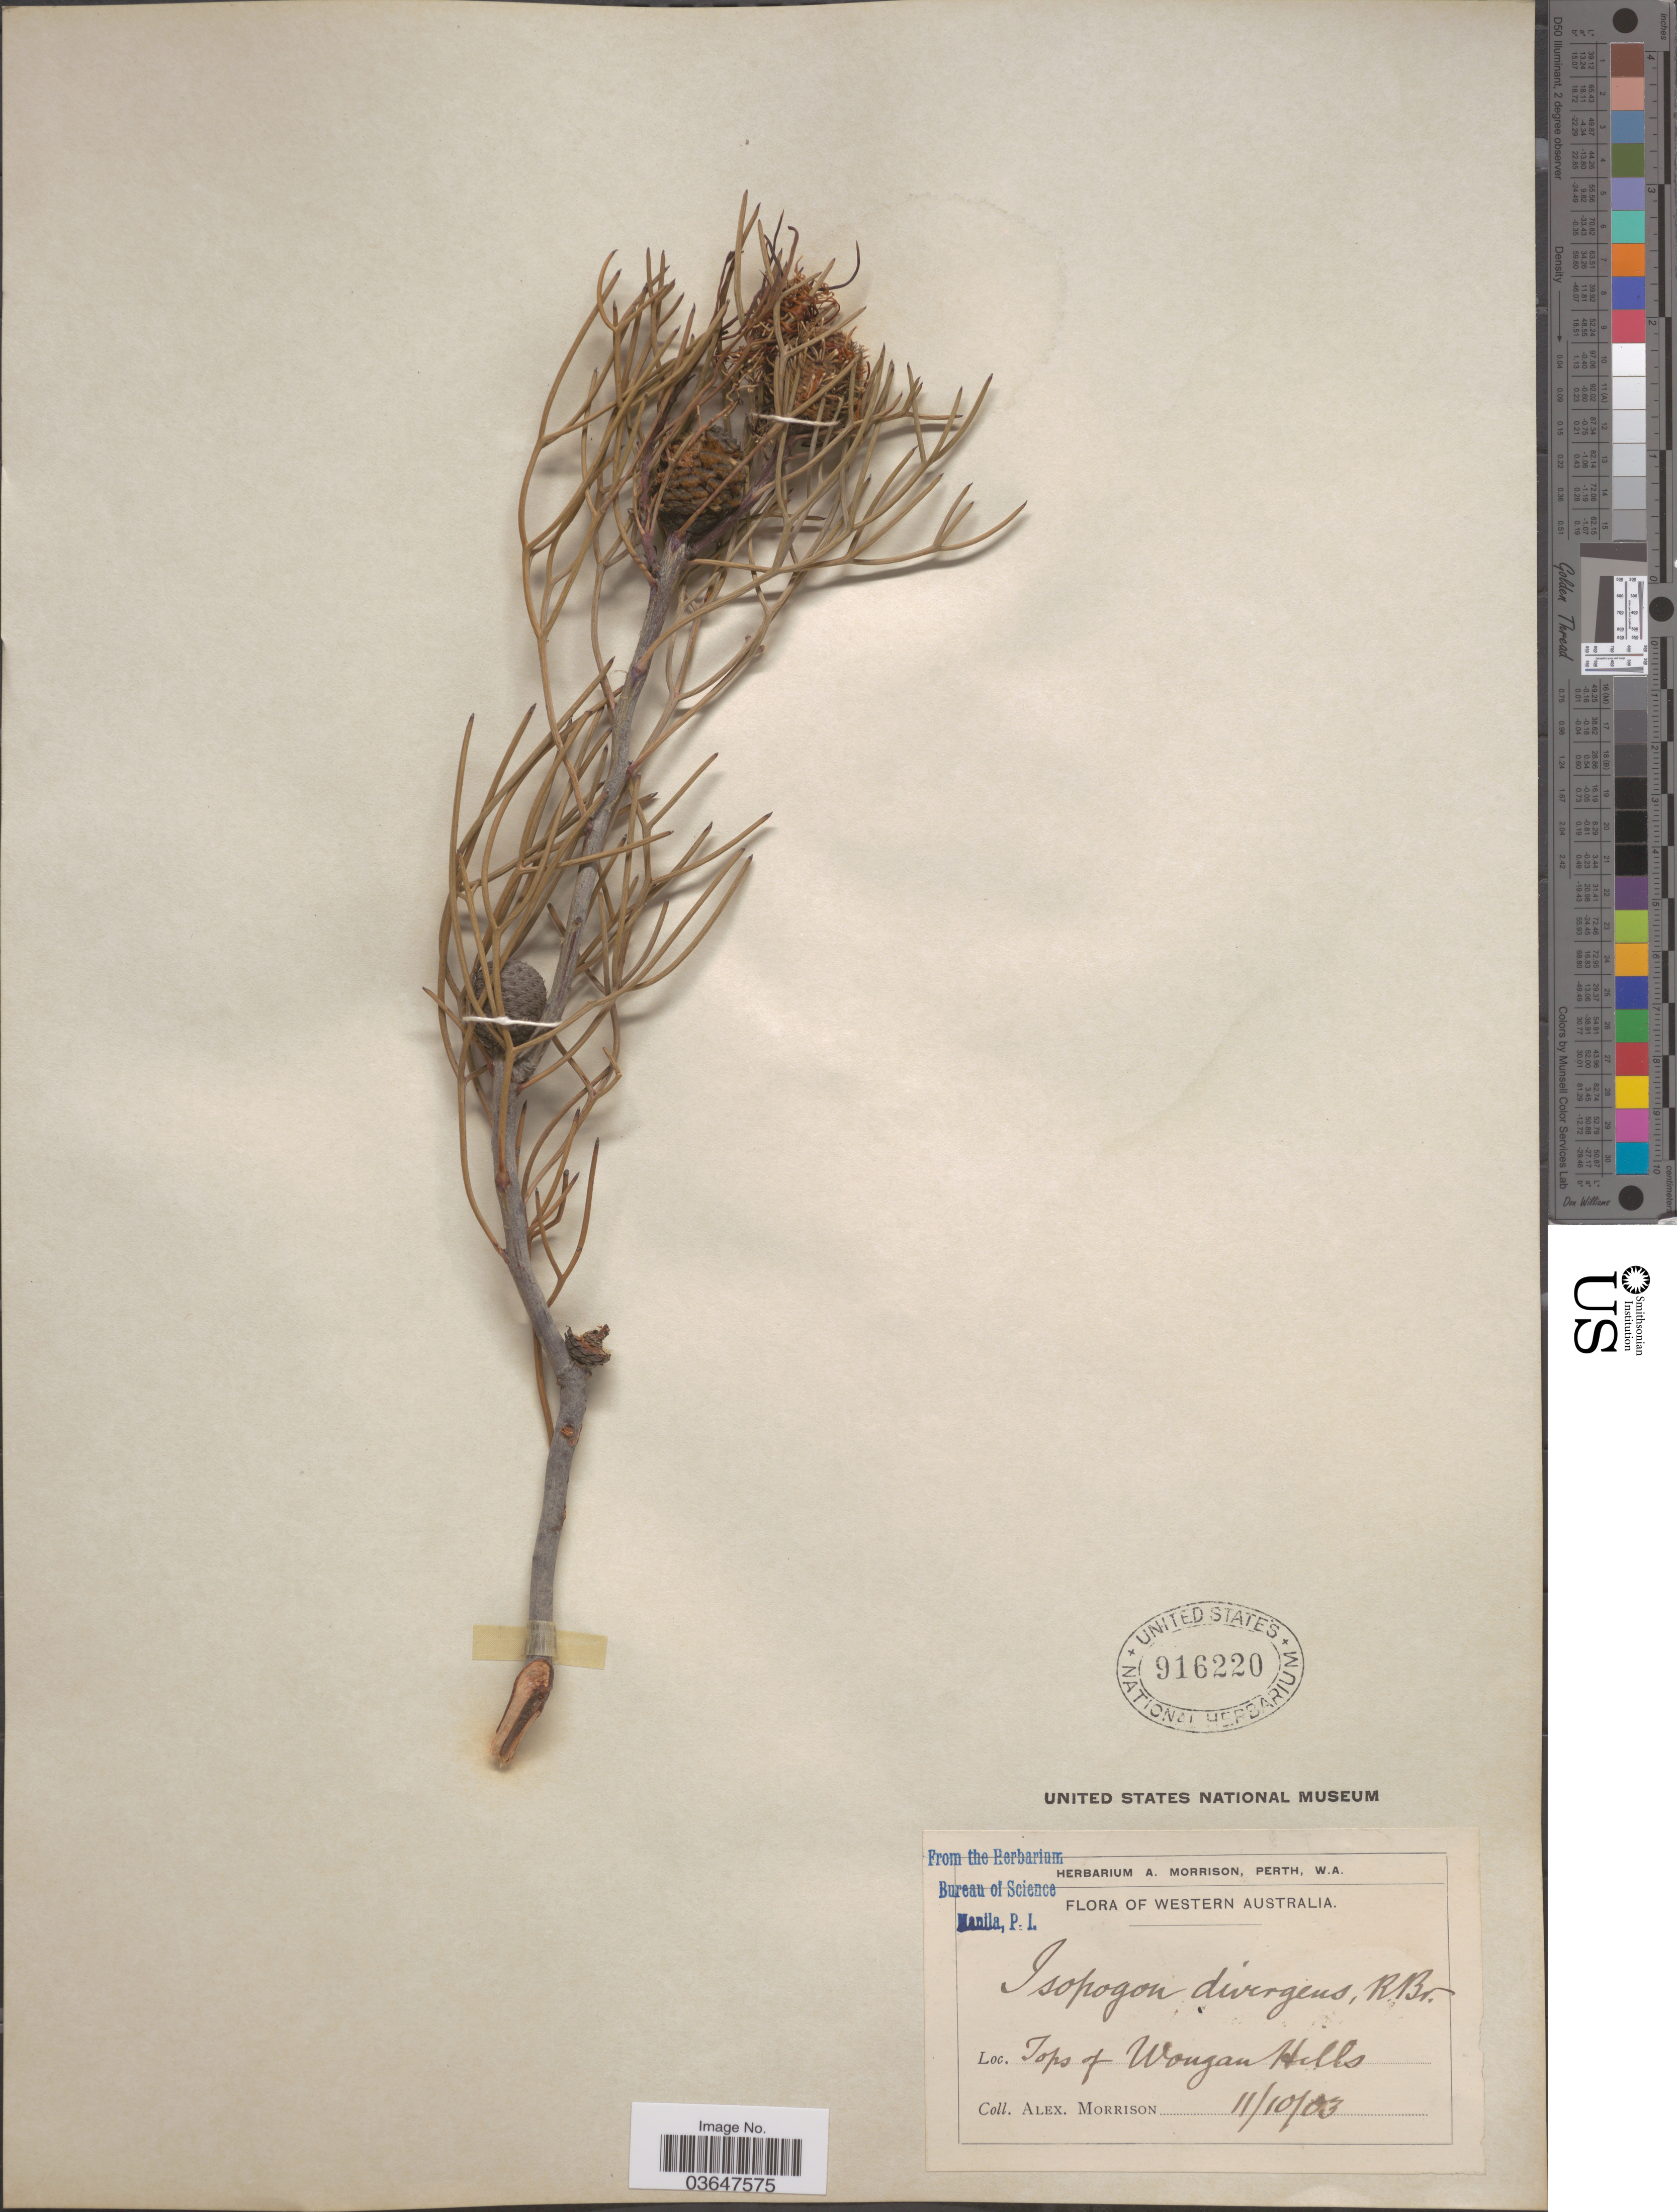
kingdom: Plantae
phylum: Tracheophyta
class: Magnoliopsida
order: Proteales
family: Proteaceae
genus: Isopogon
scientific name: Isopogon divergens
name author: R. Br.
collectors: A. Morrison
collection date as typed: Transcribed d/m/y: 11/10/3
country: Australia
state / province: Western Australia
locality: Tops of Wongan Hills.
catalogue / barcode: US 916220